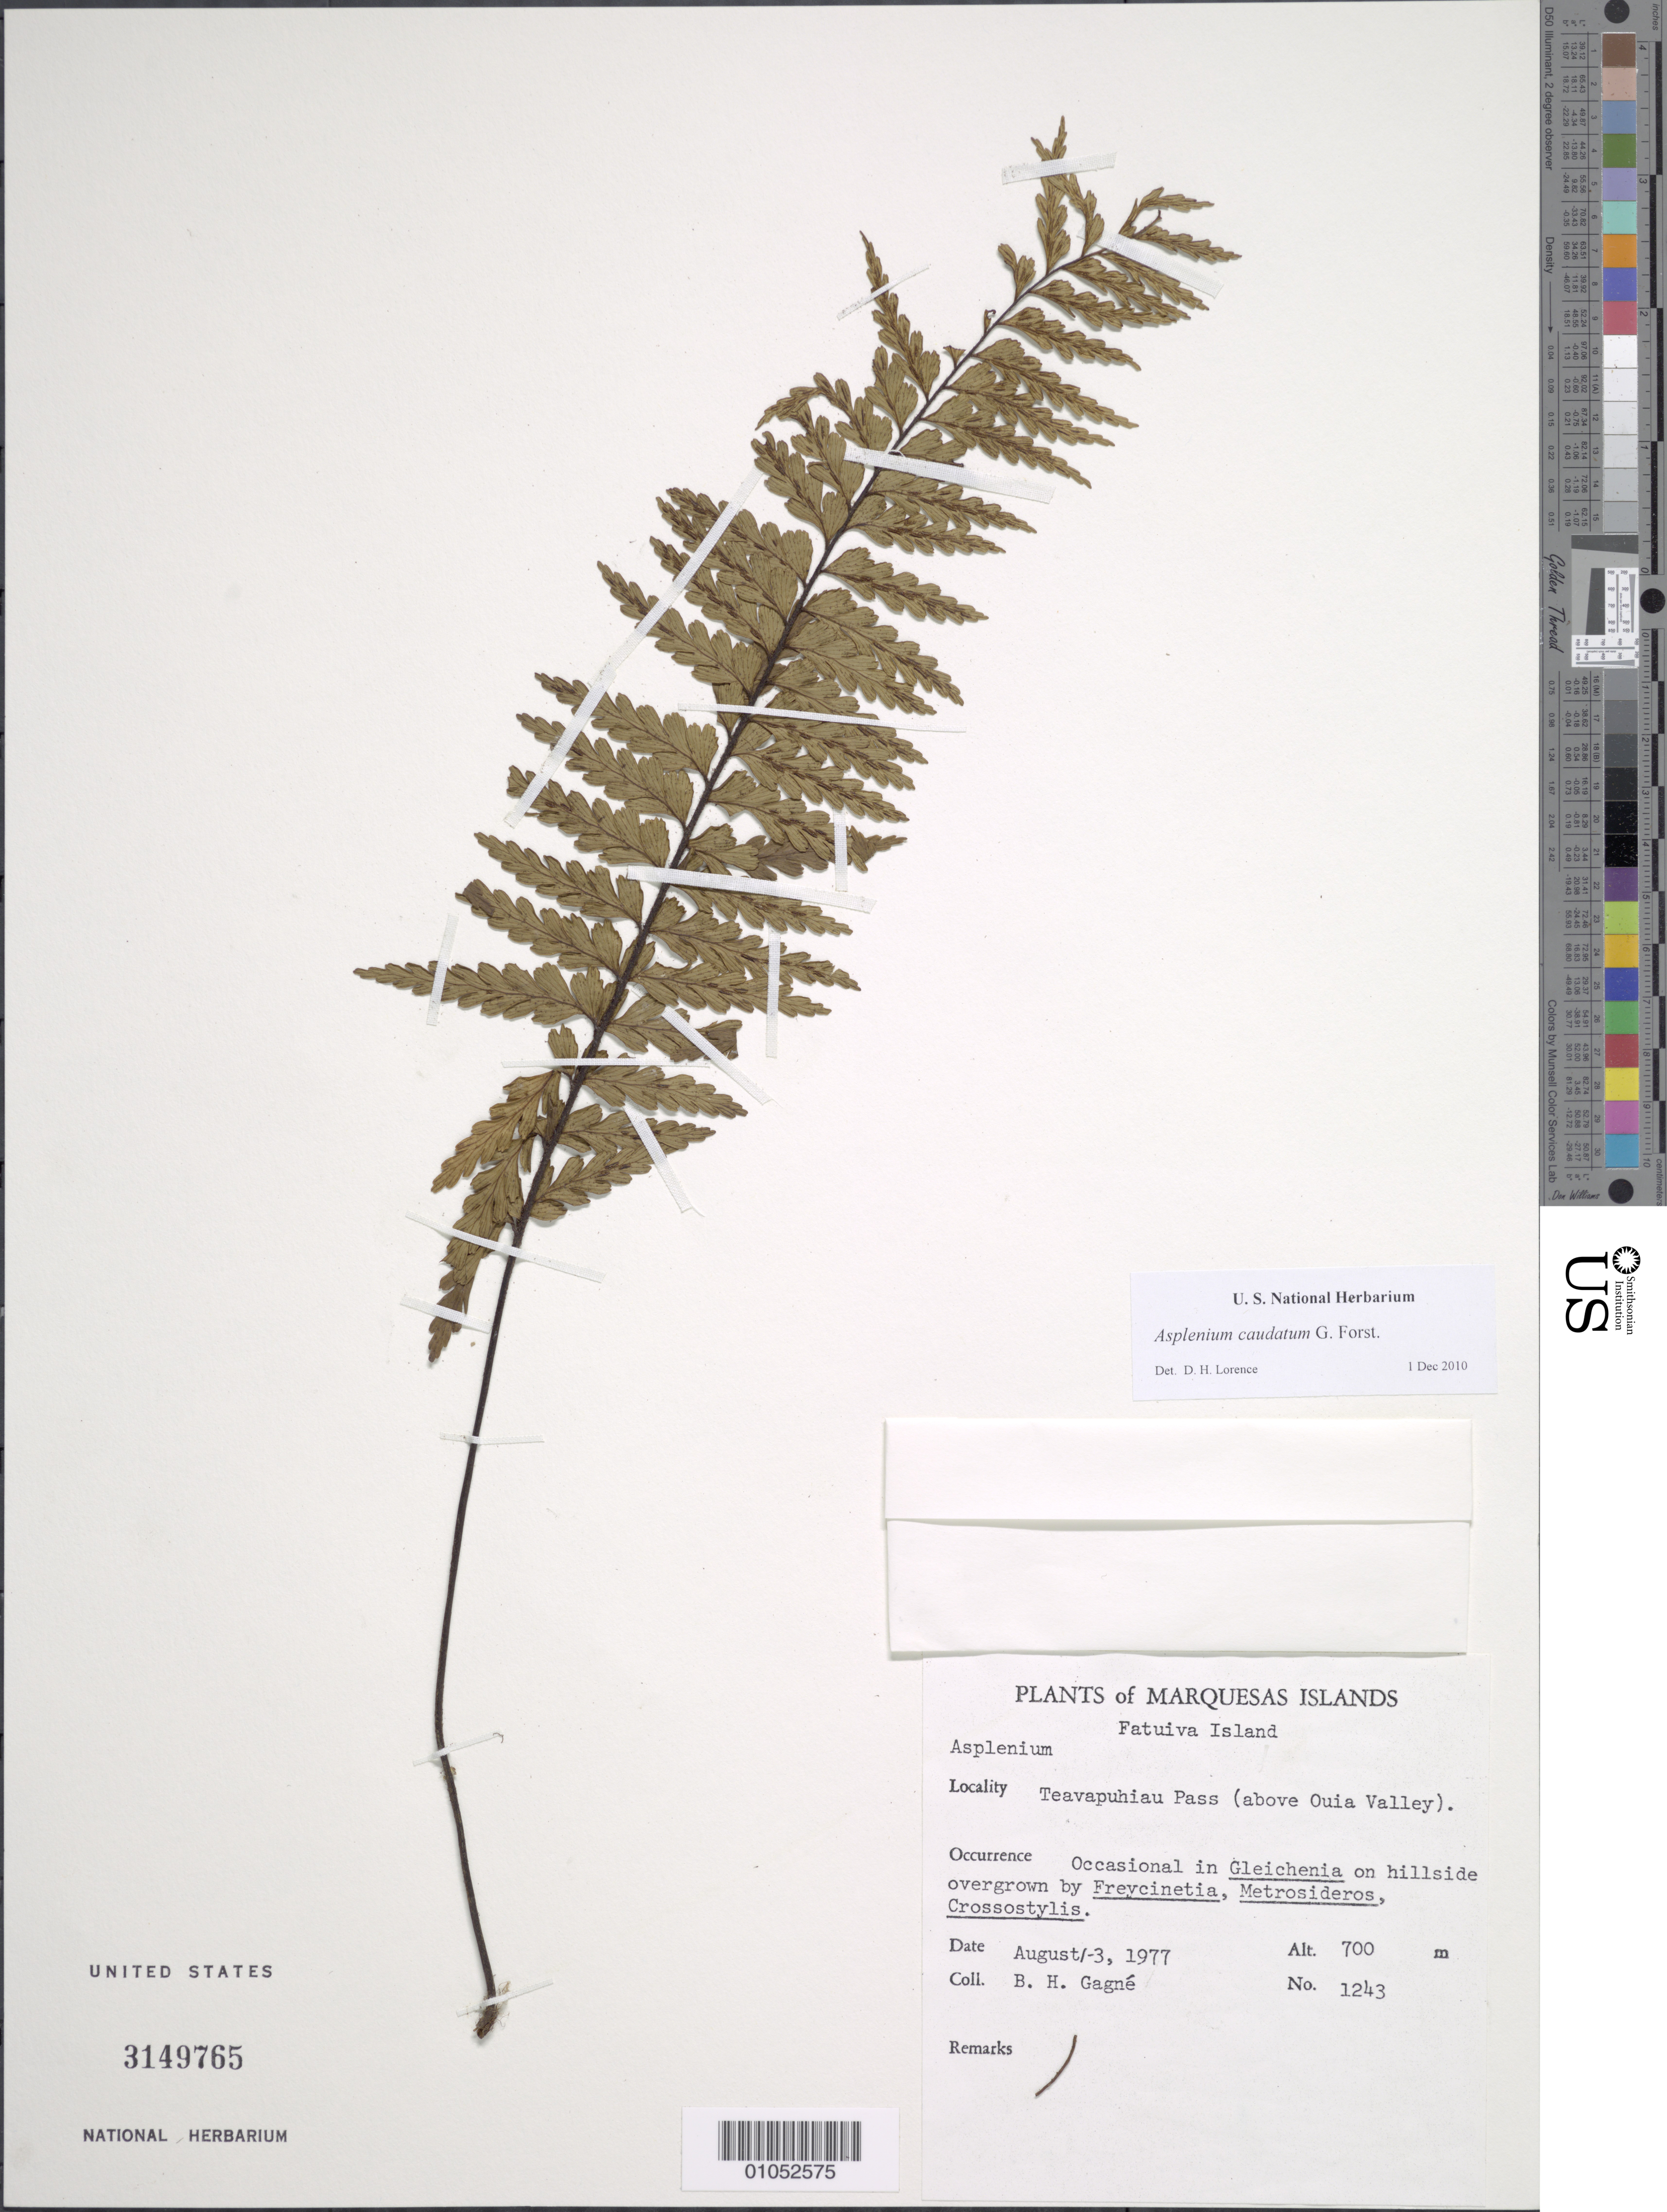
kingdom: Plantae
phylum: Tracheophyta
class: Polypodiopsida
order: Polypodiales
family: Aspleniaceae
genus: Asplenium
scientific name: Asplenium horridum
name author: Kaulf.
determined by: Wagner, W. L., (BOT), Smithsonian Institution - National Museum of Natural History (UNITED STATES)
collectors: B. H. Gagné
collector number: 1243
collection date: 1977-08-01/1977-08-03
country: French Polynesia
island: Fatu Hiva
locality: Teavapuhiau Pass (above Ouia Valley).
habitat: Occasional on hillside.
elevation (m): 700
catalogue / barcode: US 3149765